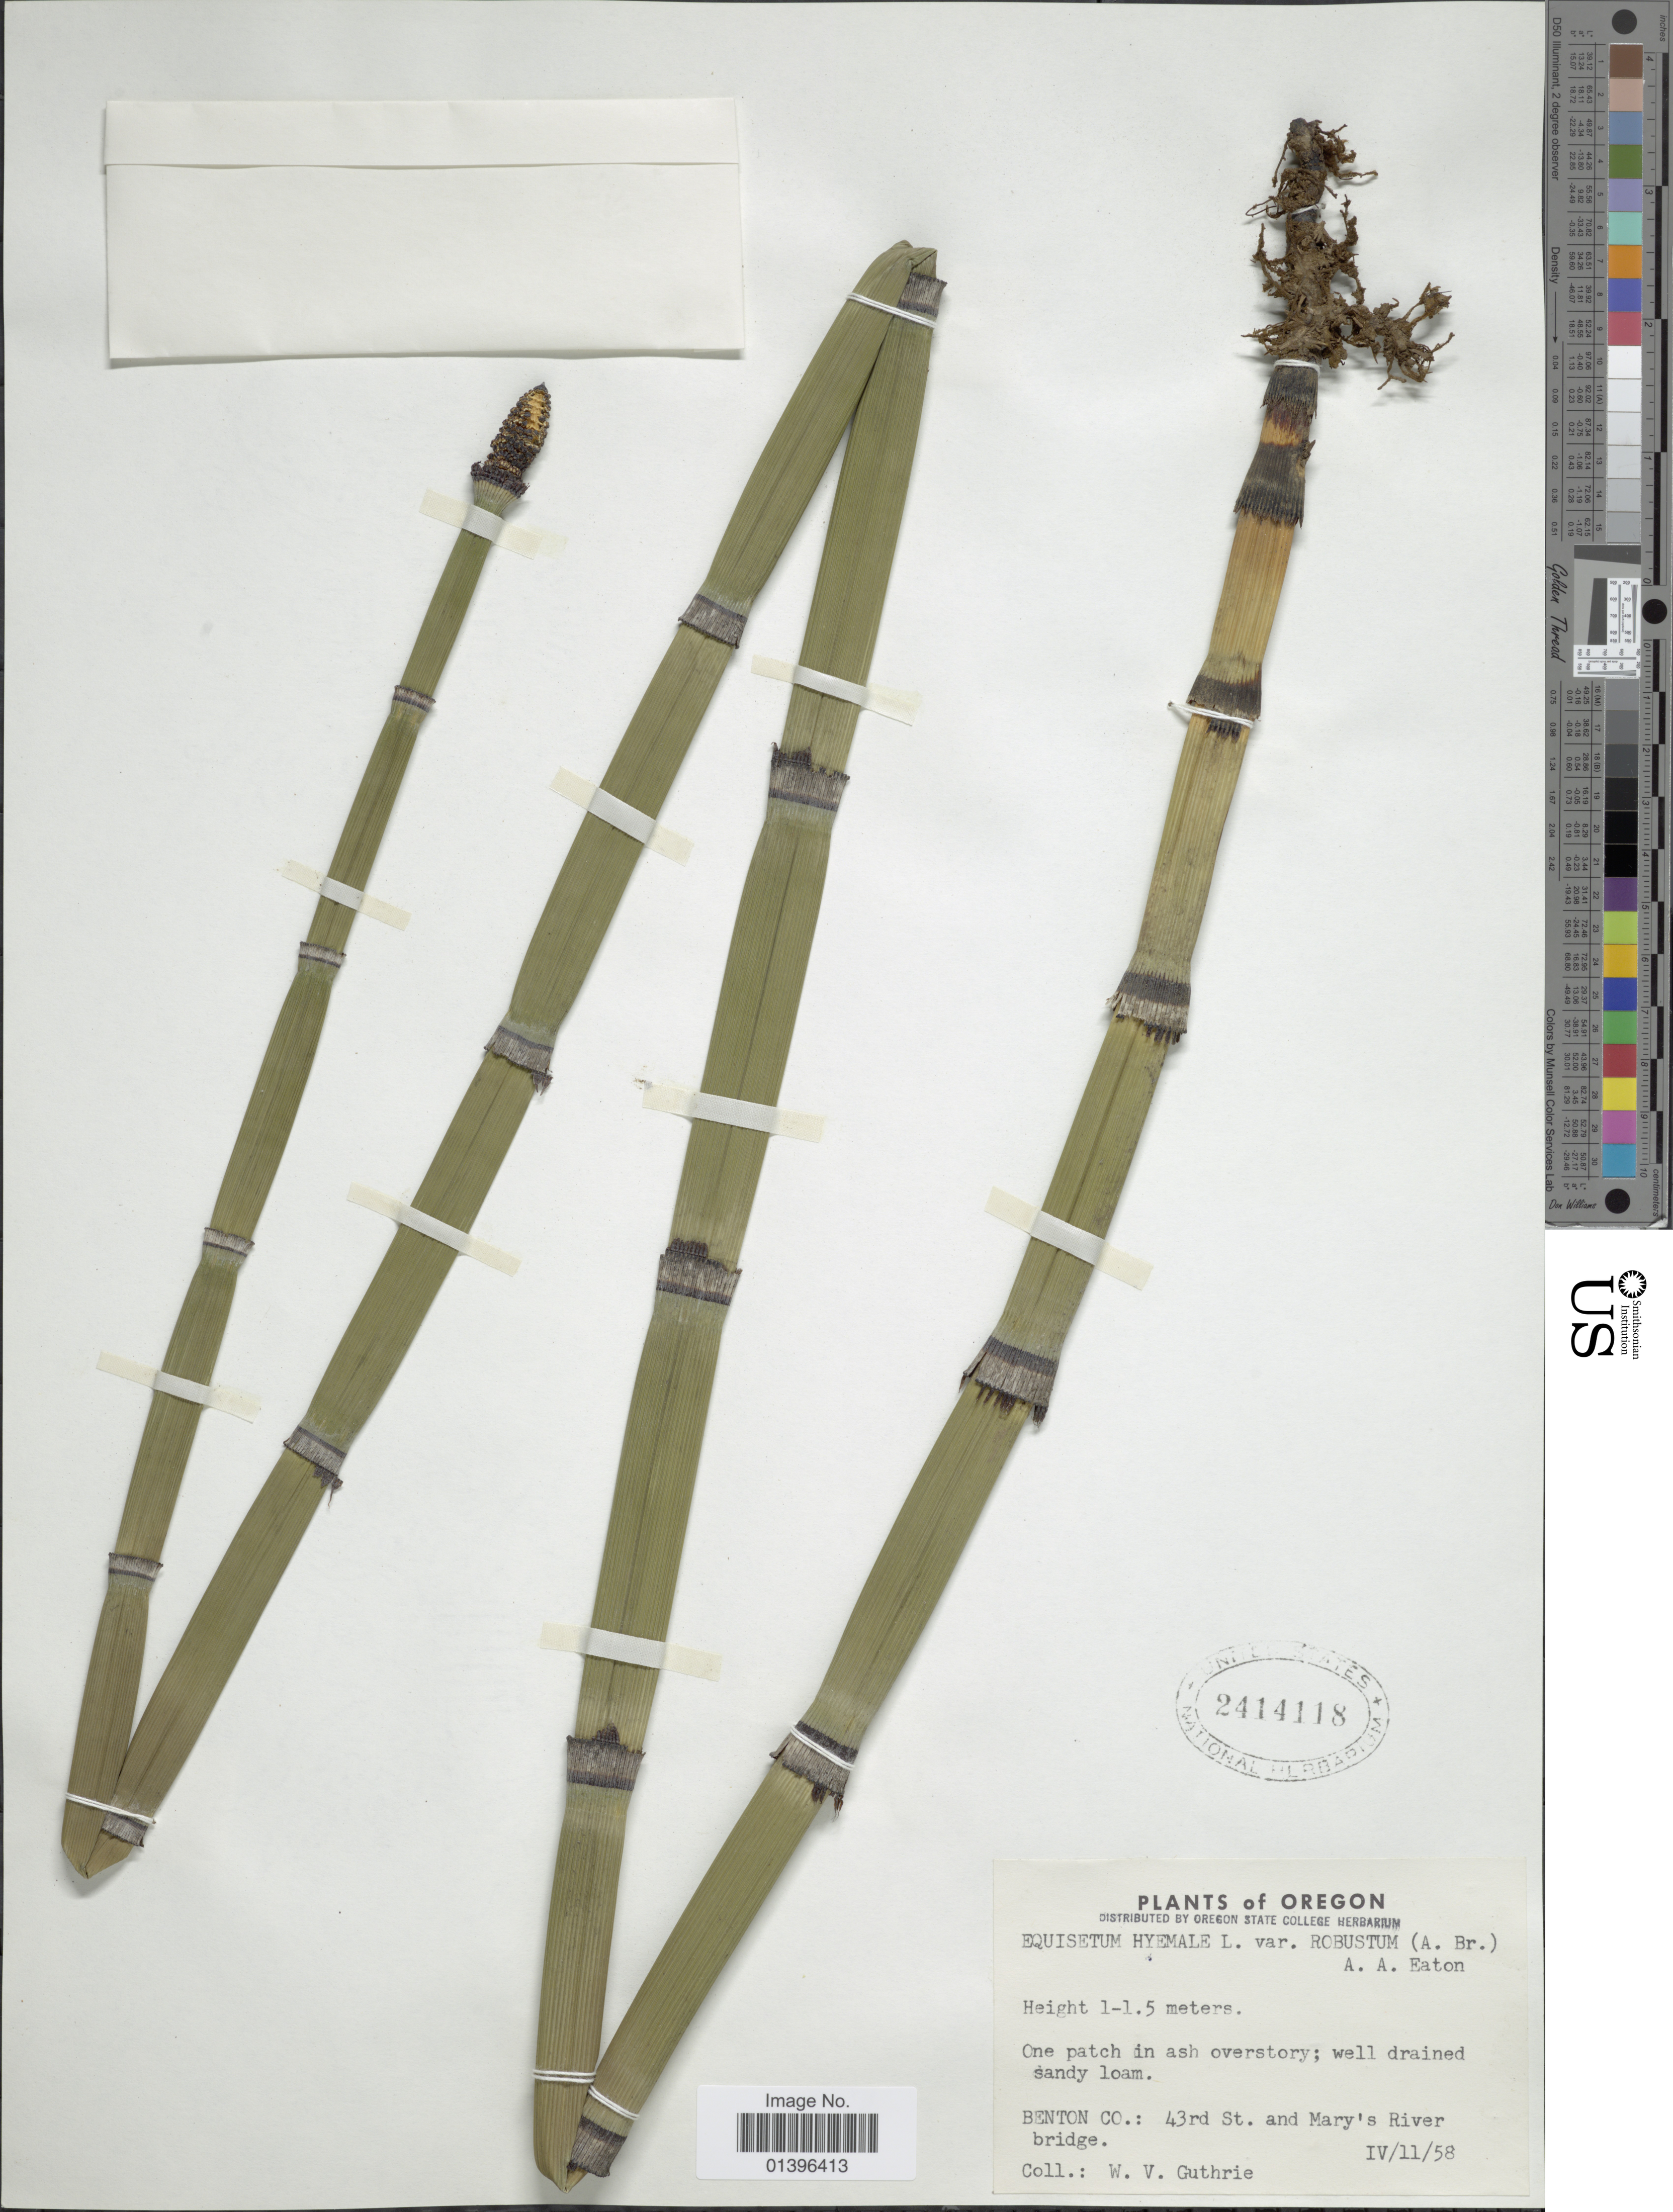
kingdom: Plantae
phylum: Tracheophyta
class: Polypodiopsida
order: Equisetales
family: Equisetaceae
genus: Equisetum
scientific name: Equisetum hyemale var. affine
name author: (Engelm.) A.A. Eaton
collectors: W. Guthrie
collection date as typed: Transcribed d/m/y: 11/4/58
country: United States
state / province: Oregon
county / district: Benton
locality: Benton Co.: 43rd St. and Mary's River bridge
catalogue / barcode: US 2414118